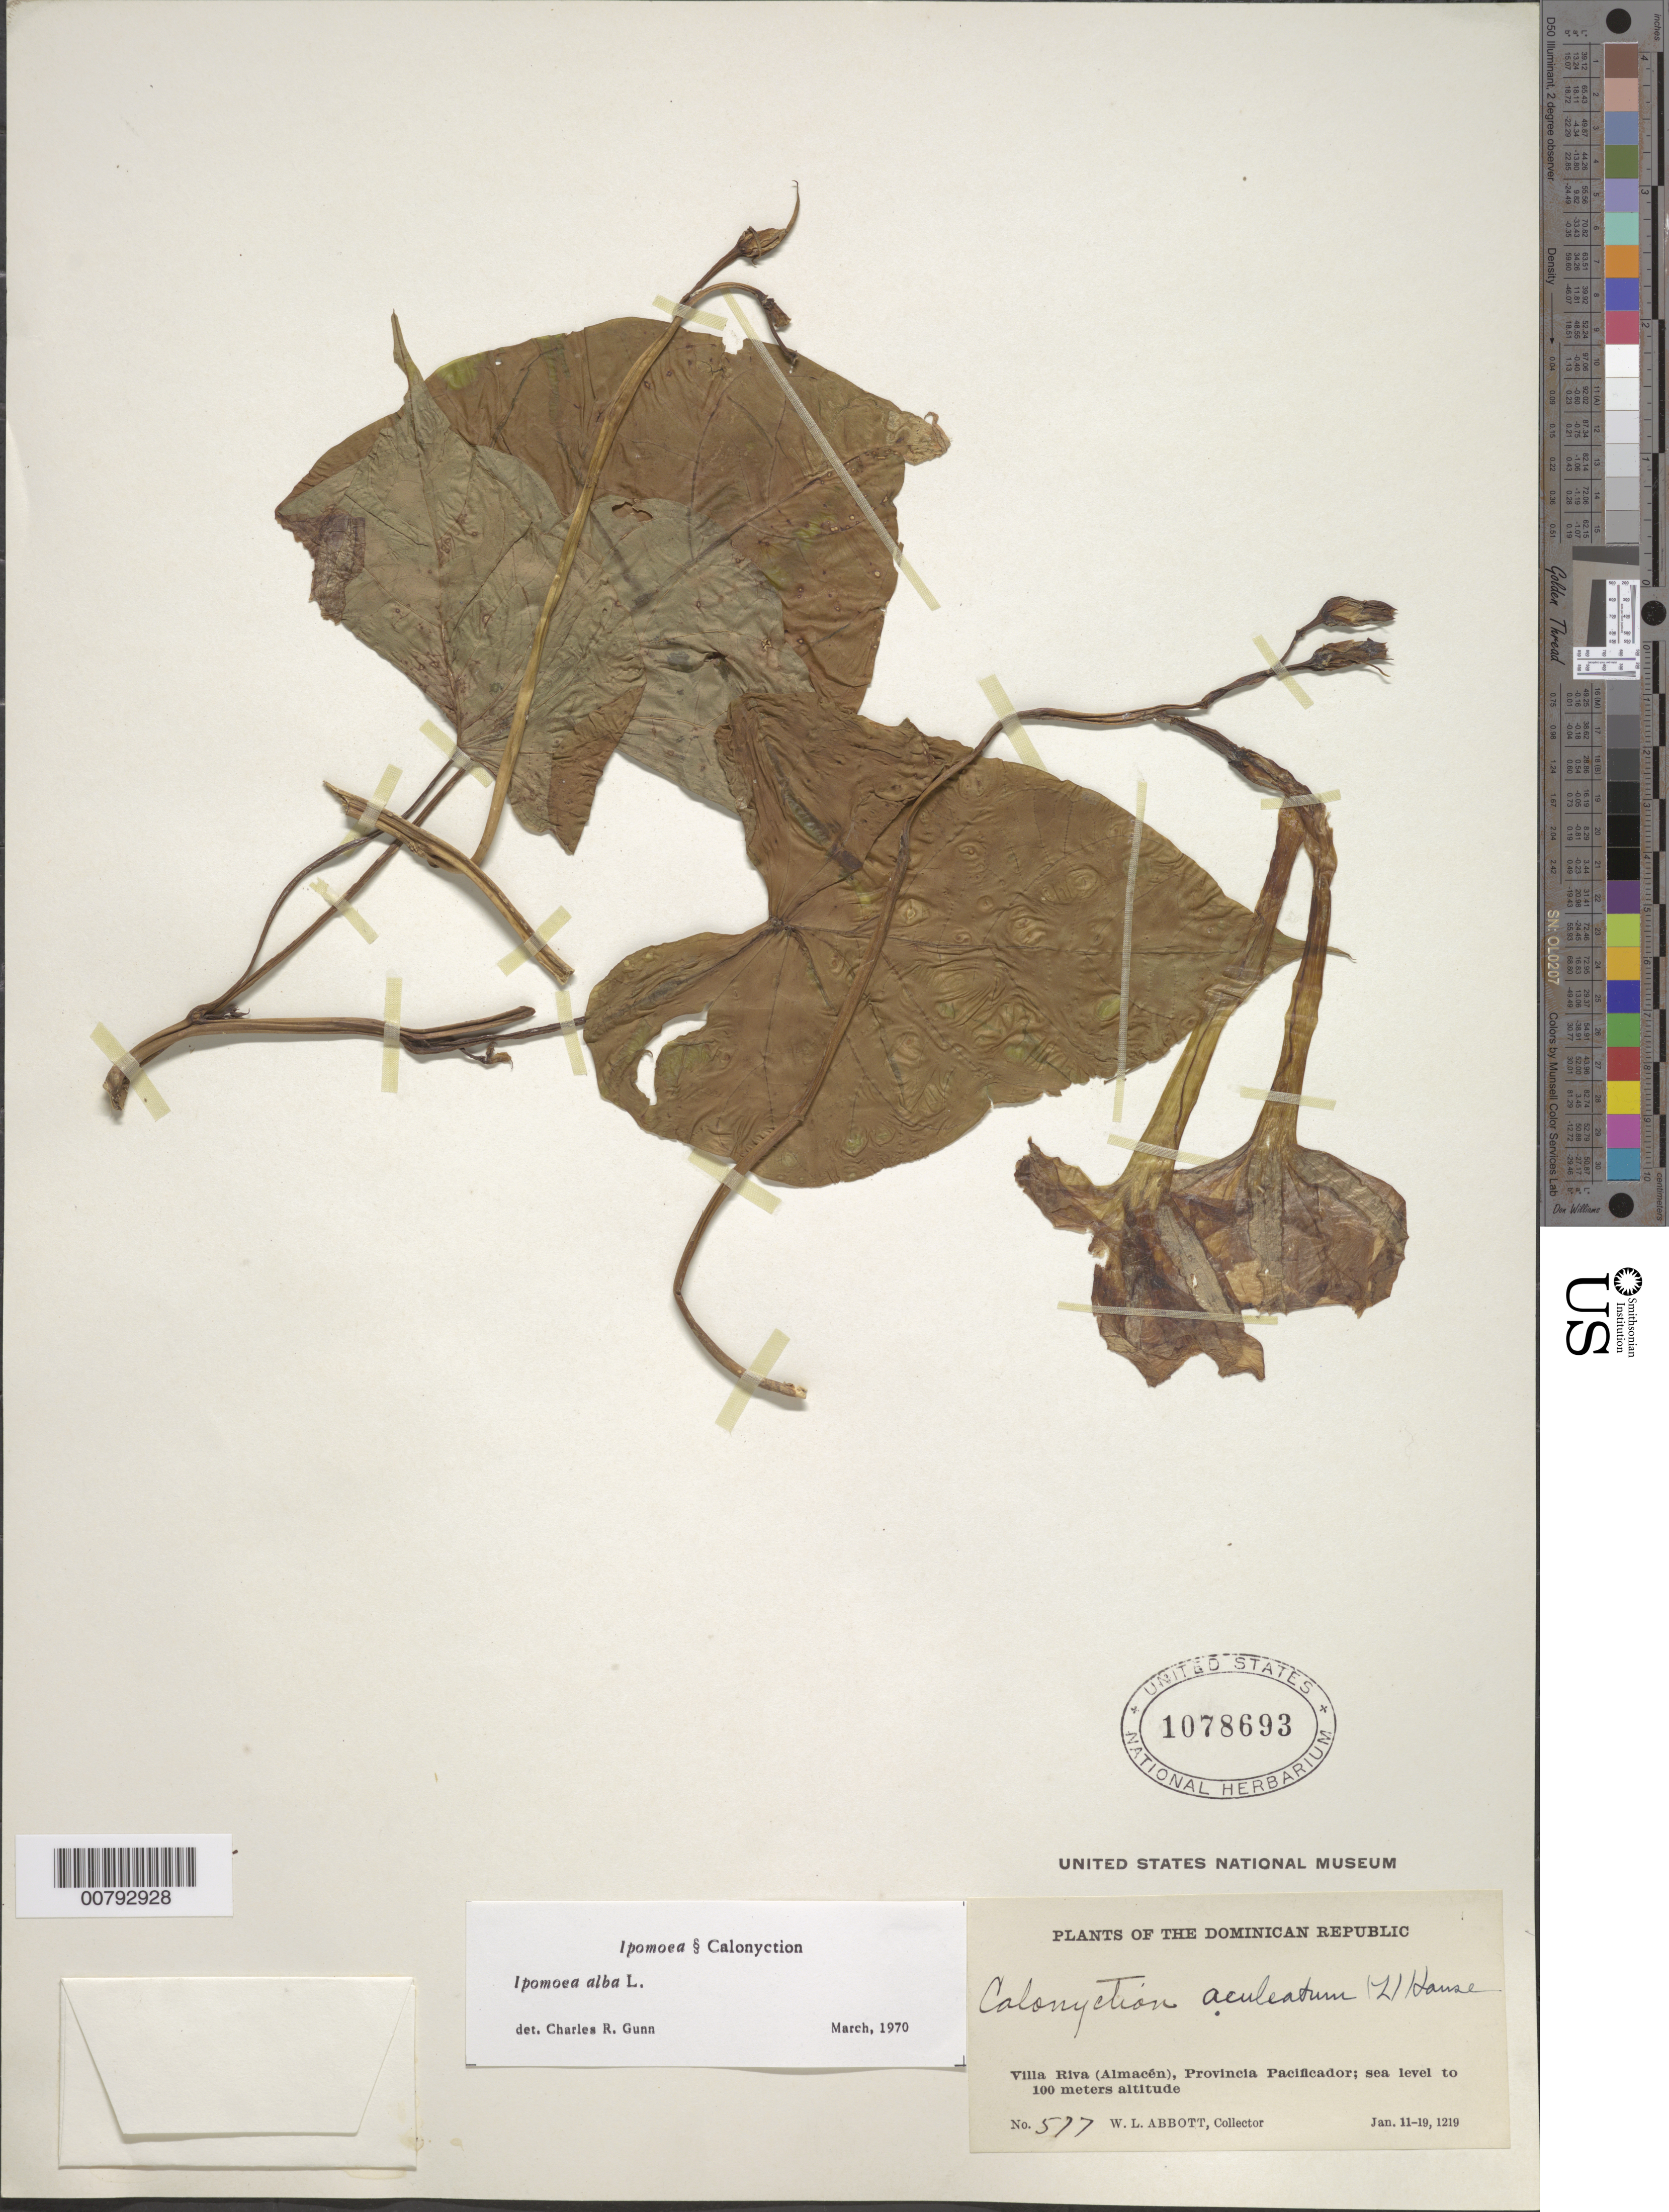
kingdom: Plantae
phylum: Tracheophyta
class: Magnoliopsida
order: Solanales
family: Convolvulaceae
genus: Ipomoea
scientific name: Ipomoea alba L.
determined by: Gunn, C. R., (BARC), United States Department of Agriculture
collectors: W. L. Abbott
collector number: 577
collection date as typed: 11 Jan 1910 to 19 Jan 1921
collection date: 1910-01-11/1921-01-19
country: Dominican Republic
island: Hispaniola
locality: Province of Pacificador?, Villa Riva (Almacén).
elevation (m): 0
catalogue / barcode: US 1078693